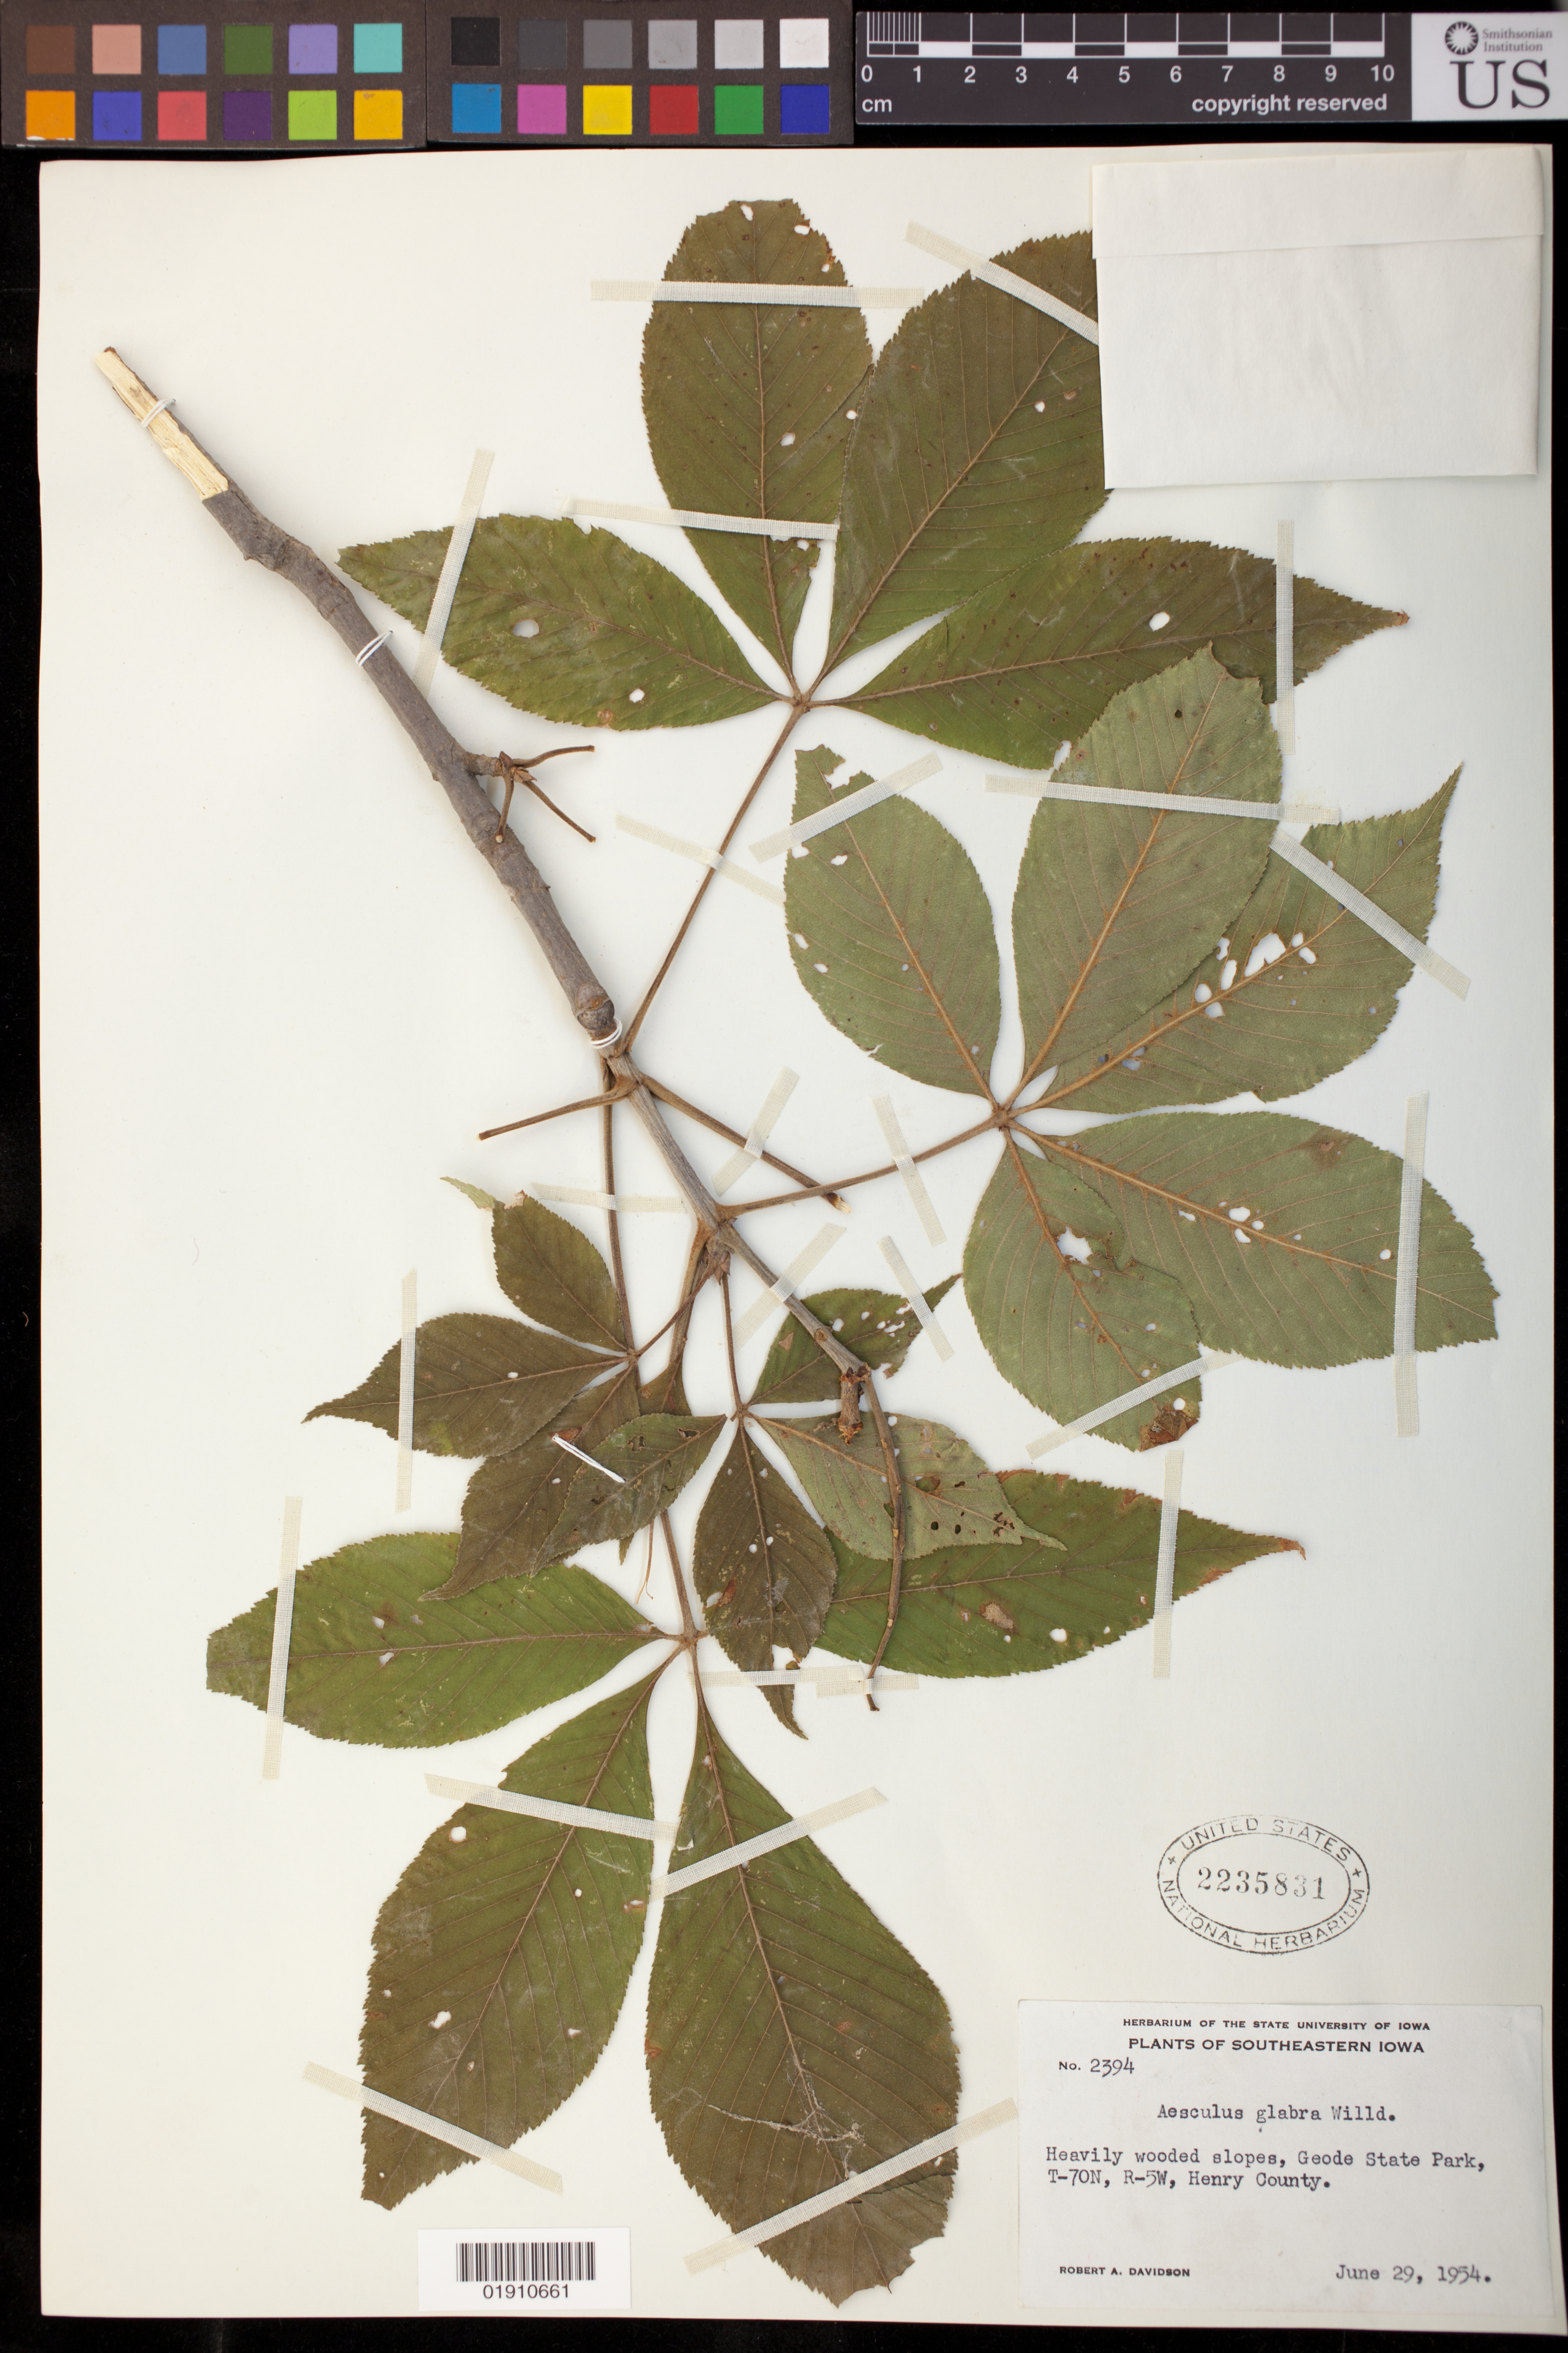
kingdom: Plantae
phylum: Tracheophyta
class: Magnoliopsida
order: Sapindales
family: Sapindaceae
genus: Aesculus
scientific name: Aesculus glabra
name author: Willd.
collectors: R. A. Davidson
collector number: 2394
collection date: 1954-06-29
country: United States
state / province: Iowa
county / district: Henry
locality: Heavily wooded slopes, Geode State Park, T-70N, R-5W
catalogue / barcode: US 2235831